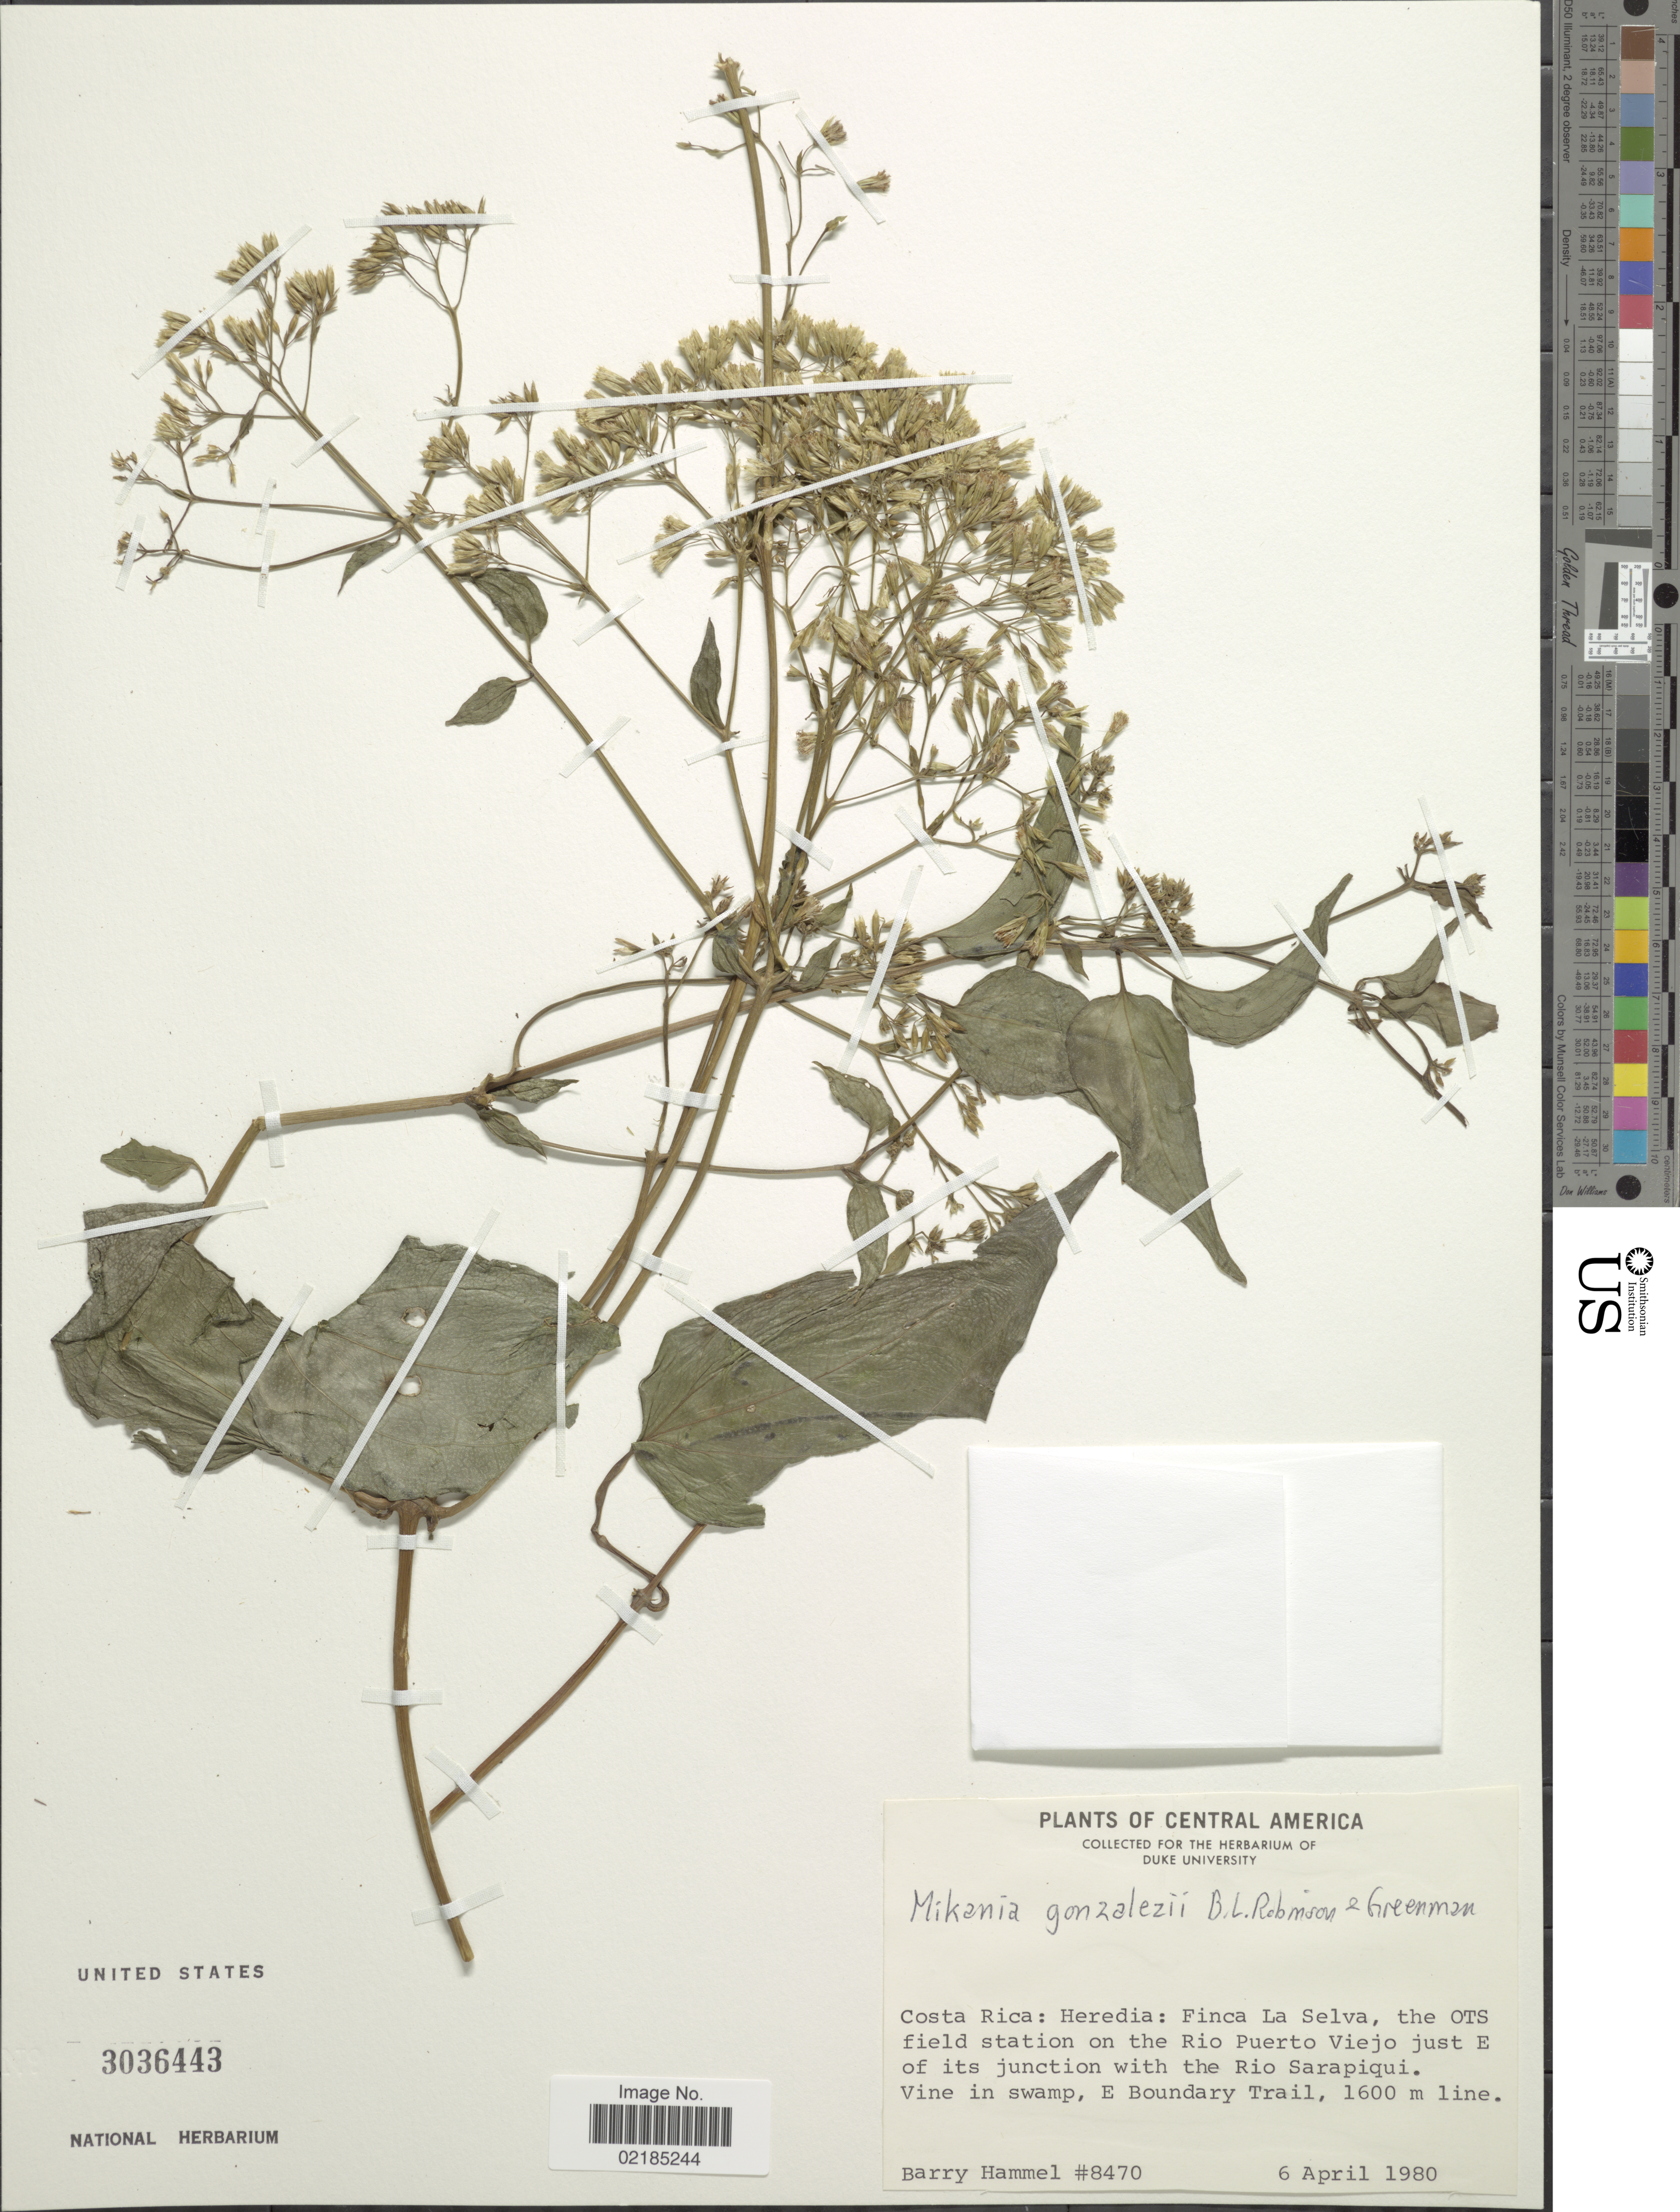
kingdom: Plantae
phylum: Tracheophyta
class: Magnoliopsida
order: Asterales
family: Asteraceae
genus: Mikania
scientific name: Mikania gonzalesii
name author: B.L. Rob. & Greenm.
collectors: B. Hammel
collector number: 8470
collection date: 1980-04-06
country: Costa Rica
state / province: Heredia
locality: Finca La Selva, the OTS field station on the Rio Puerto Vijo just E of its junction with the Rio Sarapiqui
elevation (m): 1600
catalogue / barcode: US 3036443